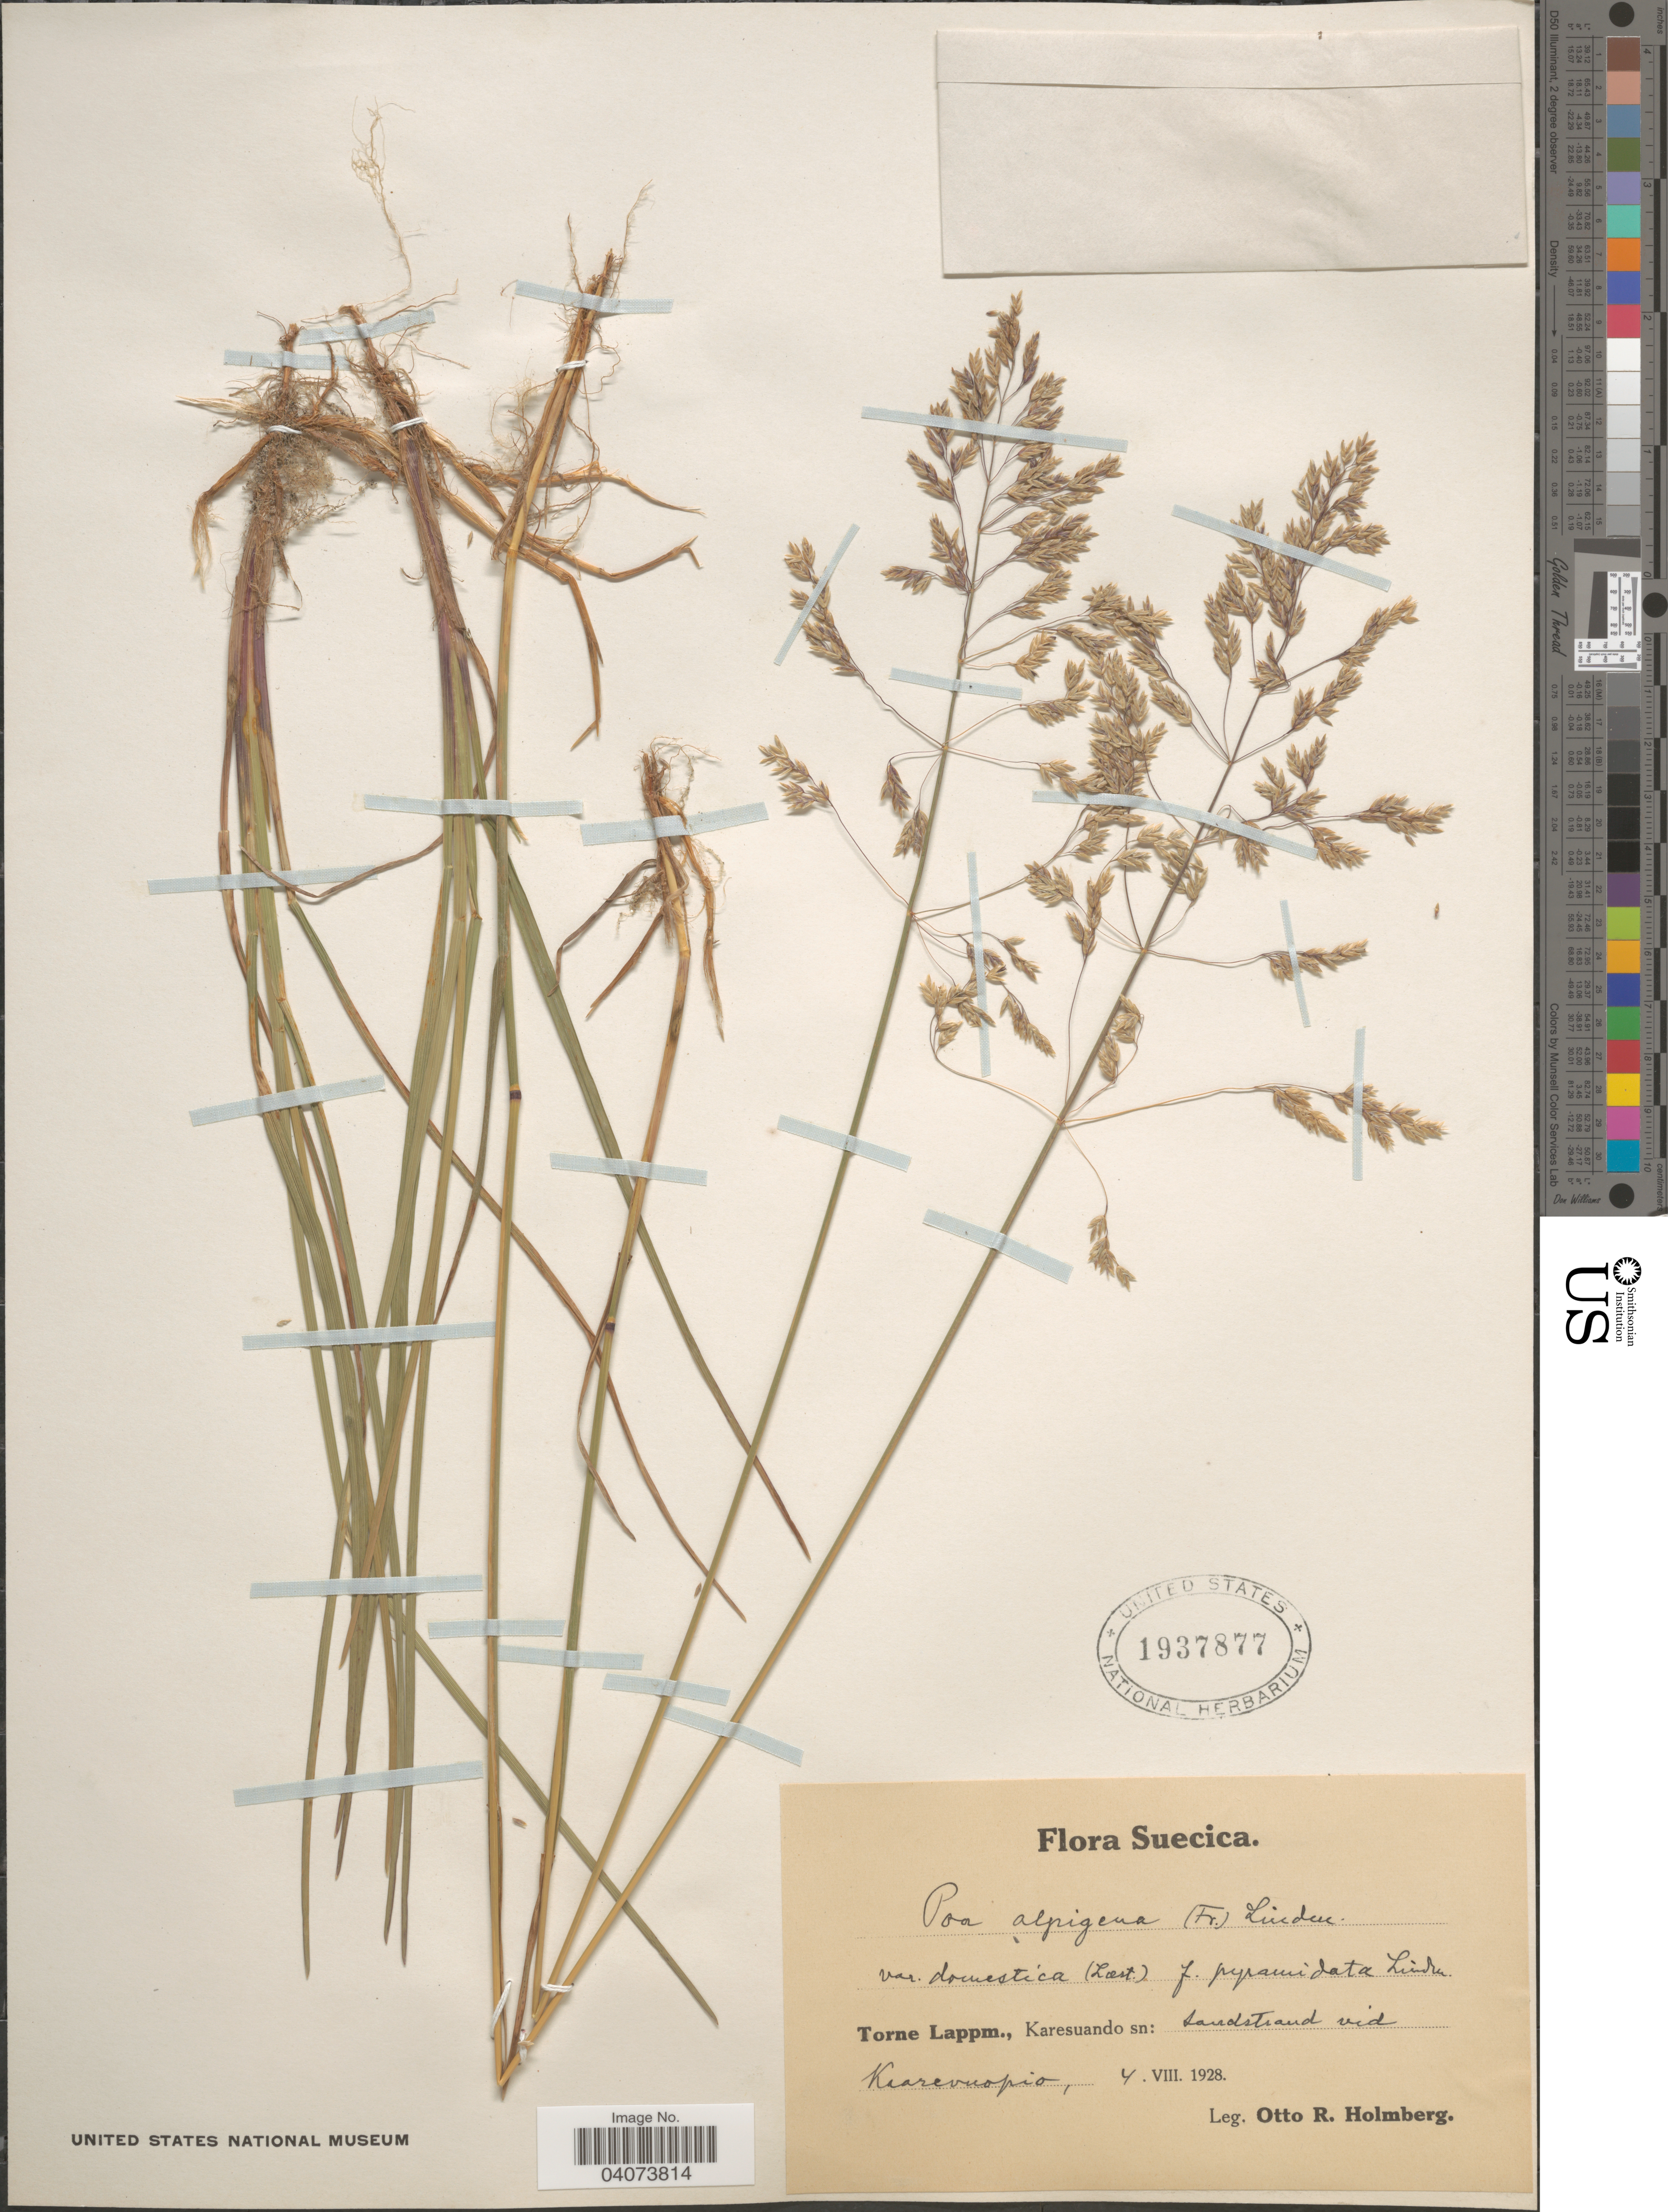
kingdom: Plantae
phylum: Tracheophyta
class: Liliopsida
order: Poales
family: Poaceae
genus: Poa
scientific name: Poa pratensis subsp. alpigena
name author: (Lindm.) Hiitonen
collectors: O. Holmberg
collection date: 1928-08-04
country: Sweden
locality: Suecica. Torne Lappm., Karesuando sn: Sandstrand vid Kaarevuopio.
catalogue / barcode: US 1937877